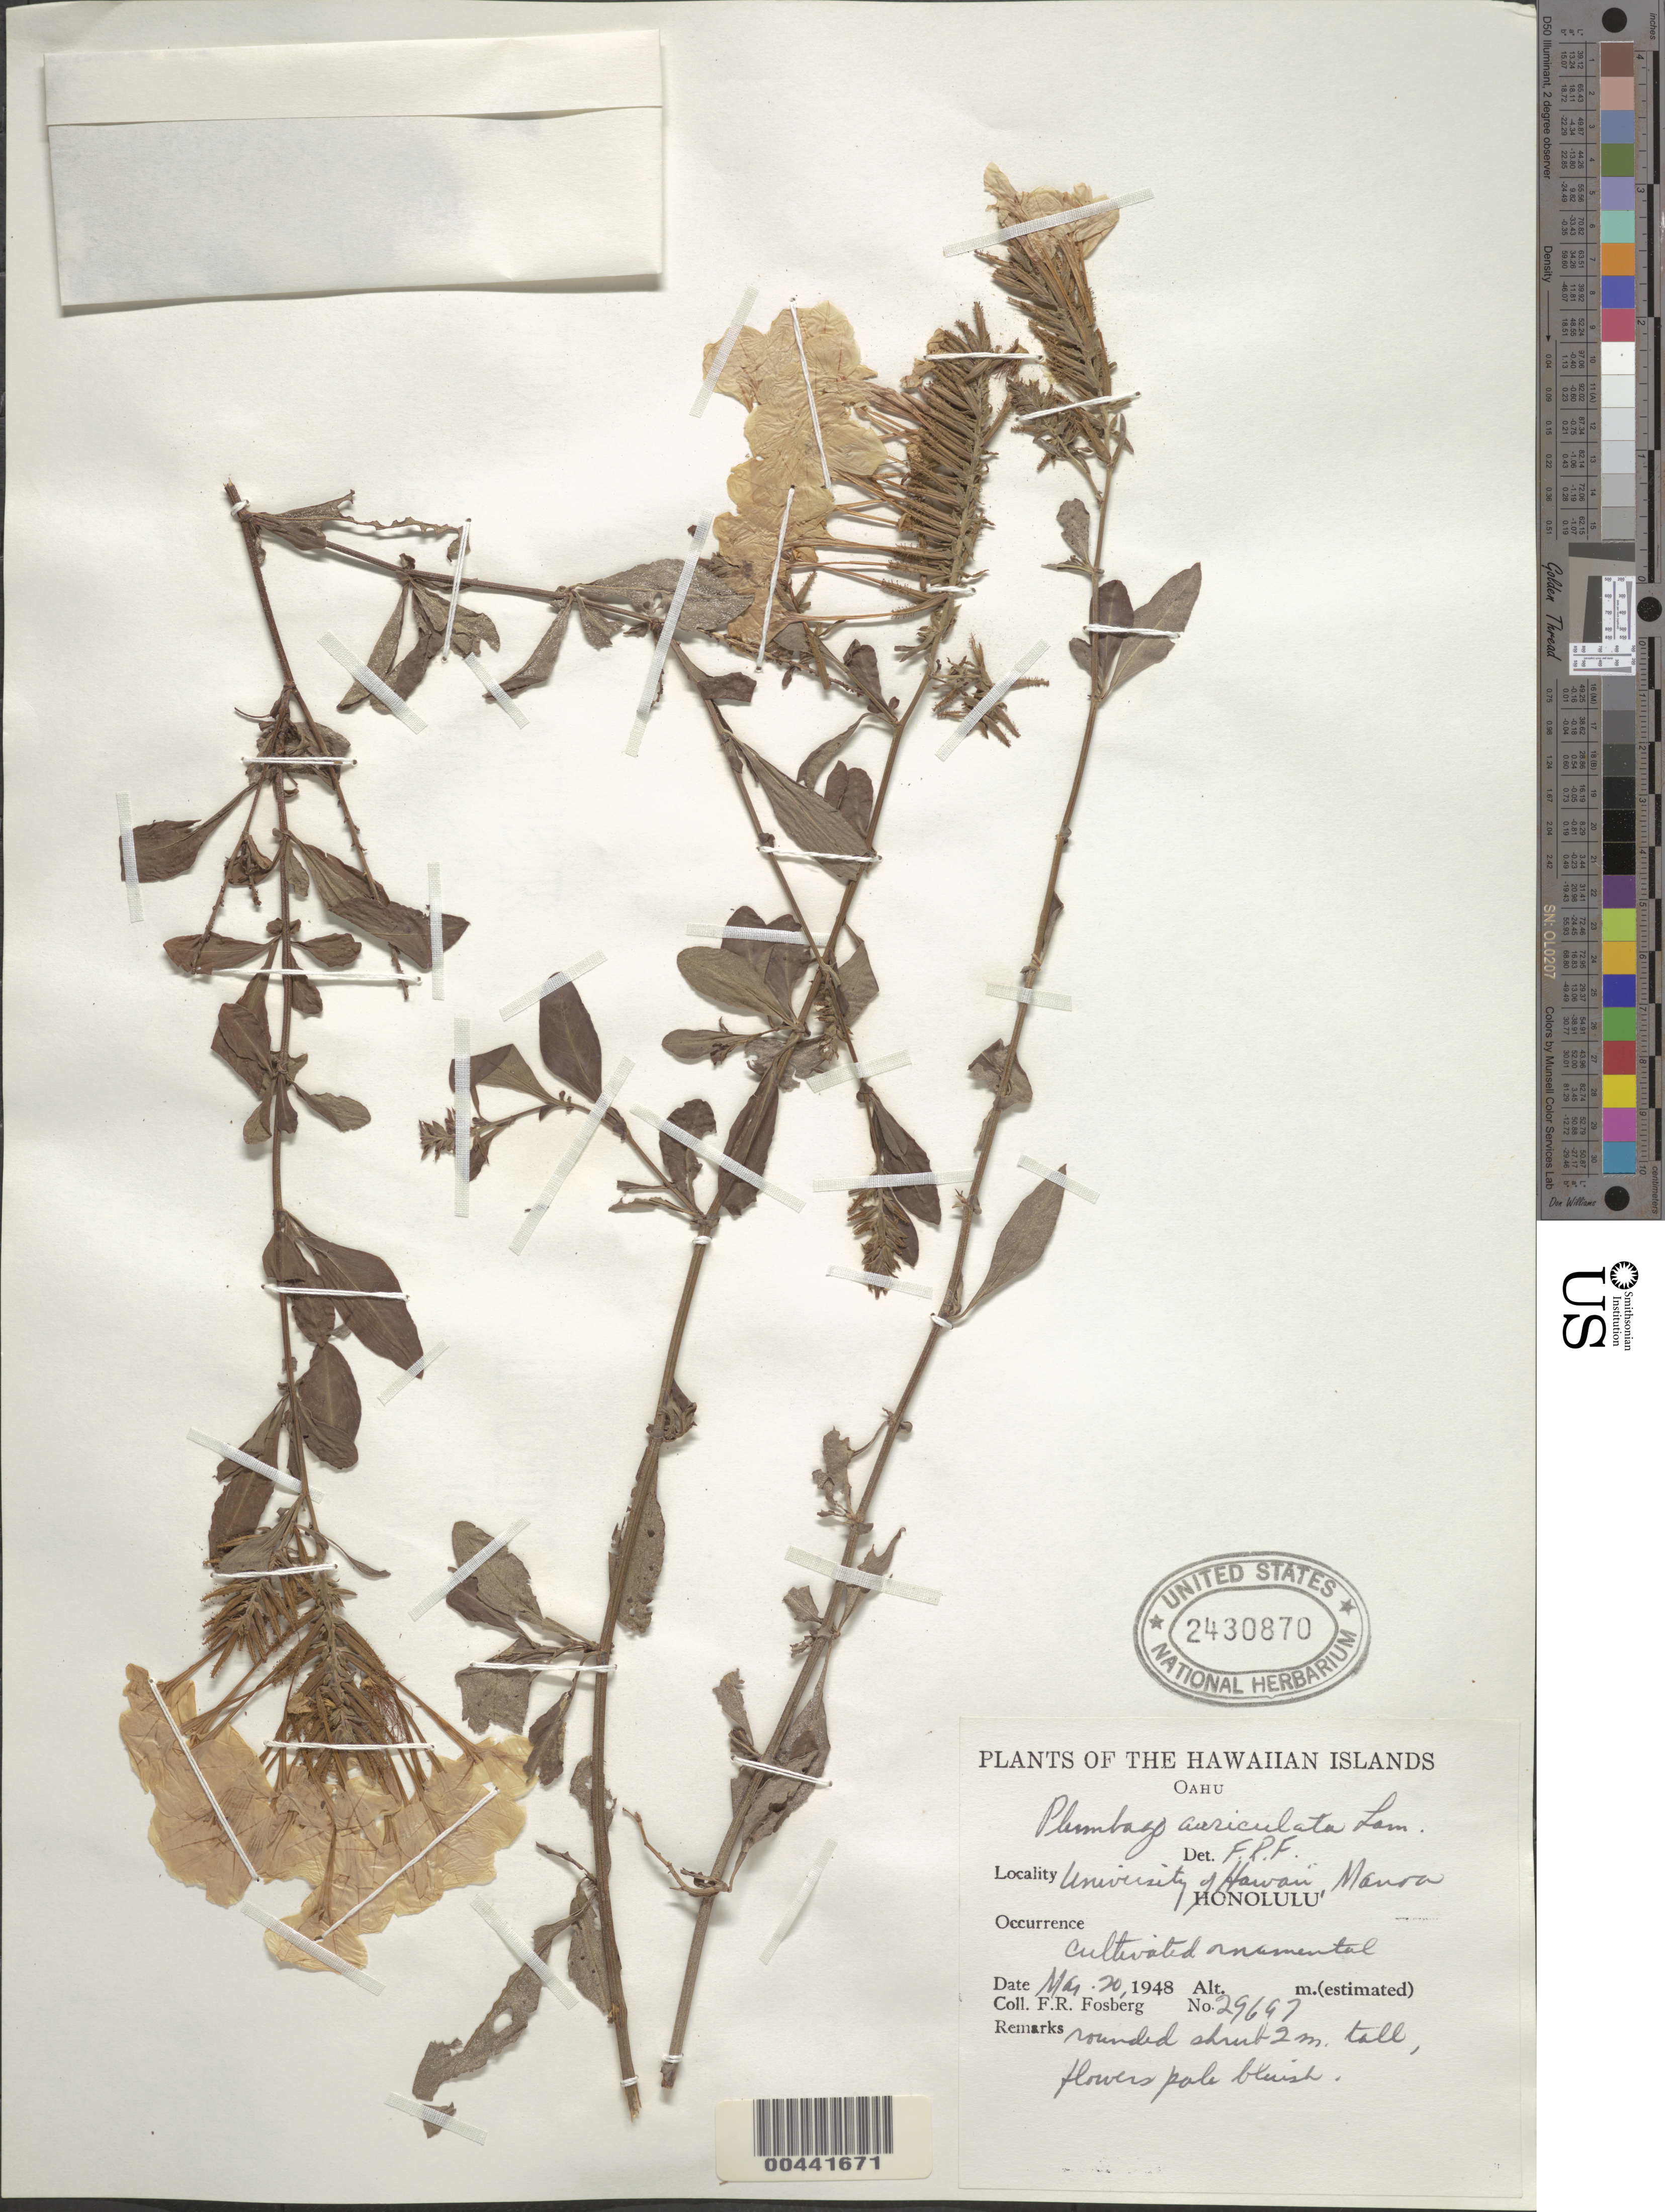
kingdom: Plantae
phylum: Tracheophyta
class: Magnoliopsida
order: Caryophyllales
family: Plumbaginaceae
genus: Plumbago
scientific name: Plumbago auriculata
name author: Lam.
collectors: F. R. Fosberg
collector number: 29697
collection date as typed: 20 Mar 1948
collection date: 1948-03-20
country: United States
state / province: Hawaii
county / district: Honolulu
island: Oahu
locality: University of Hawaii, Manoa, Honolulu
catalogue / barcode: US 2430870